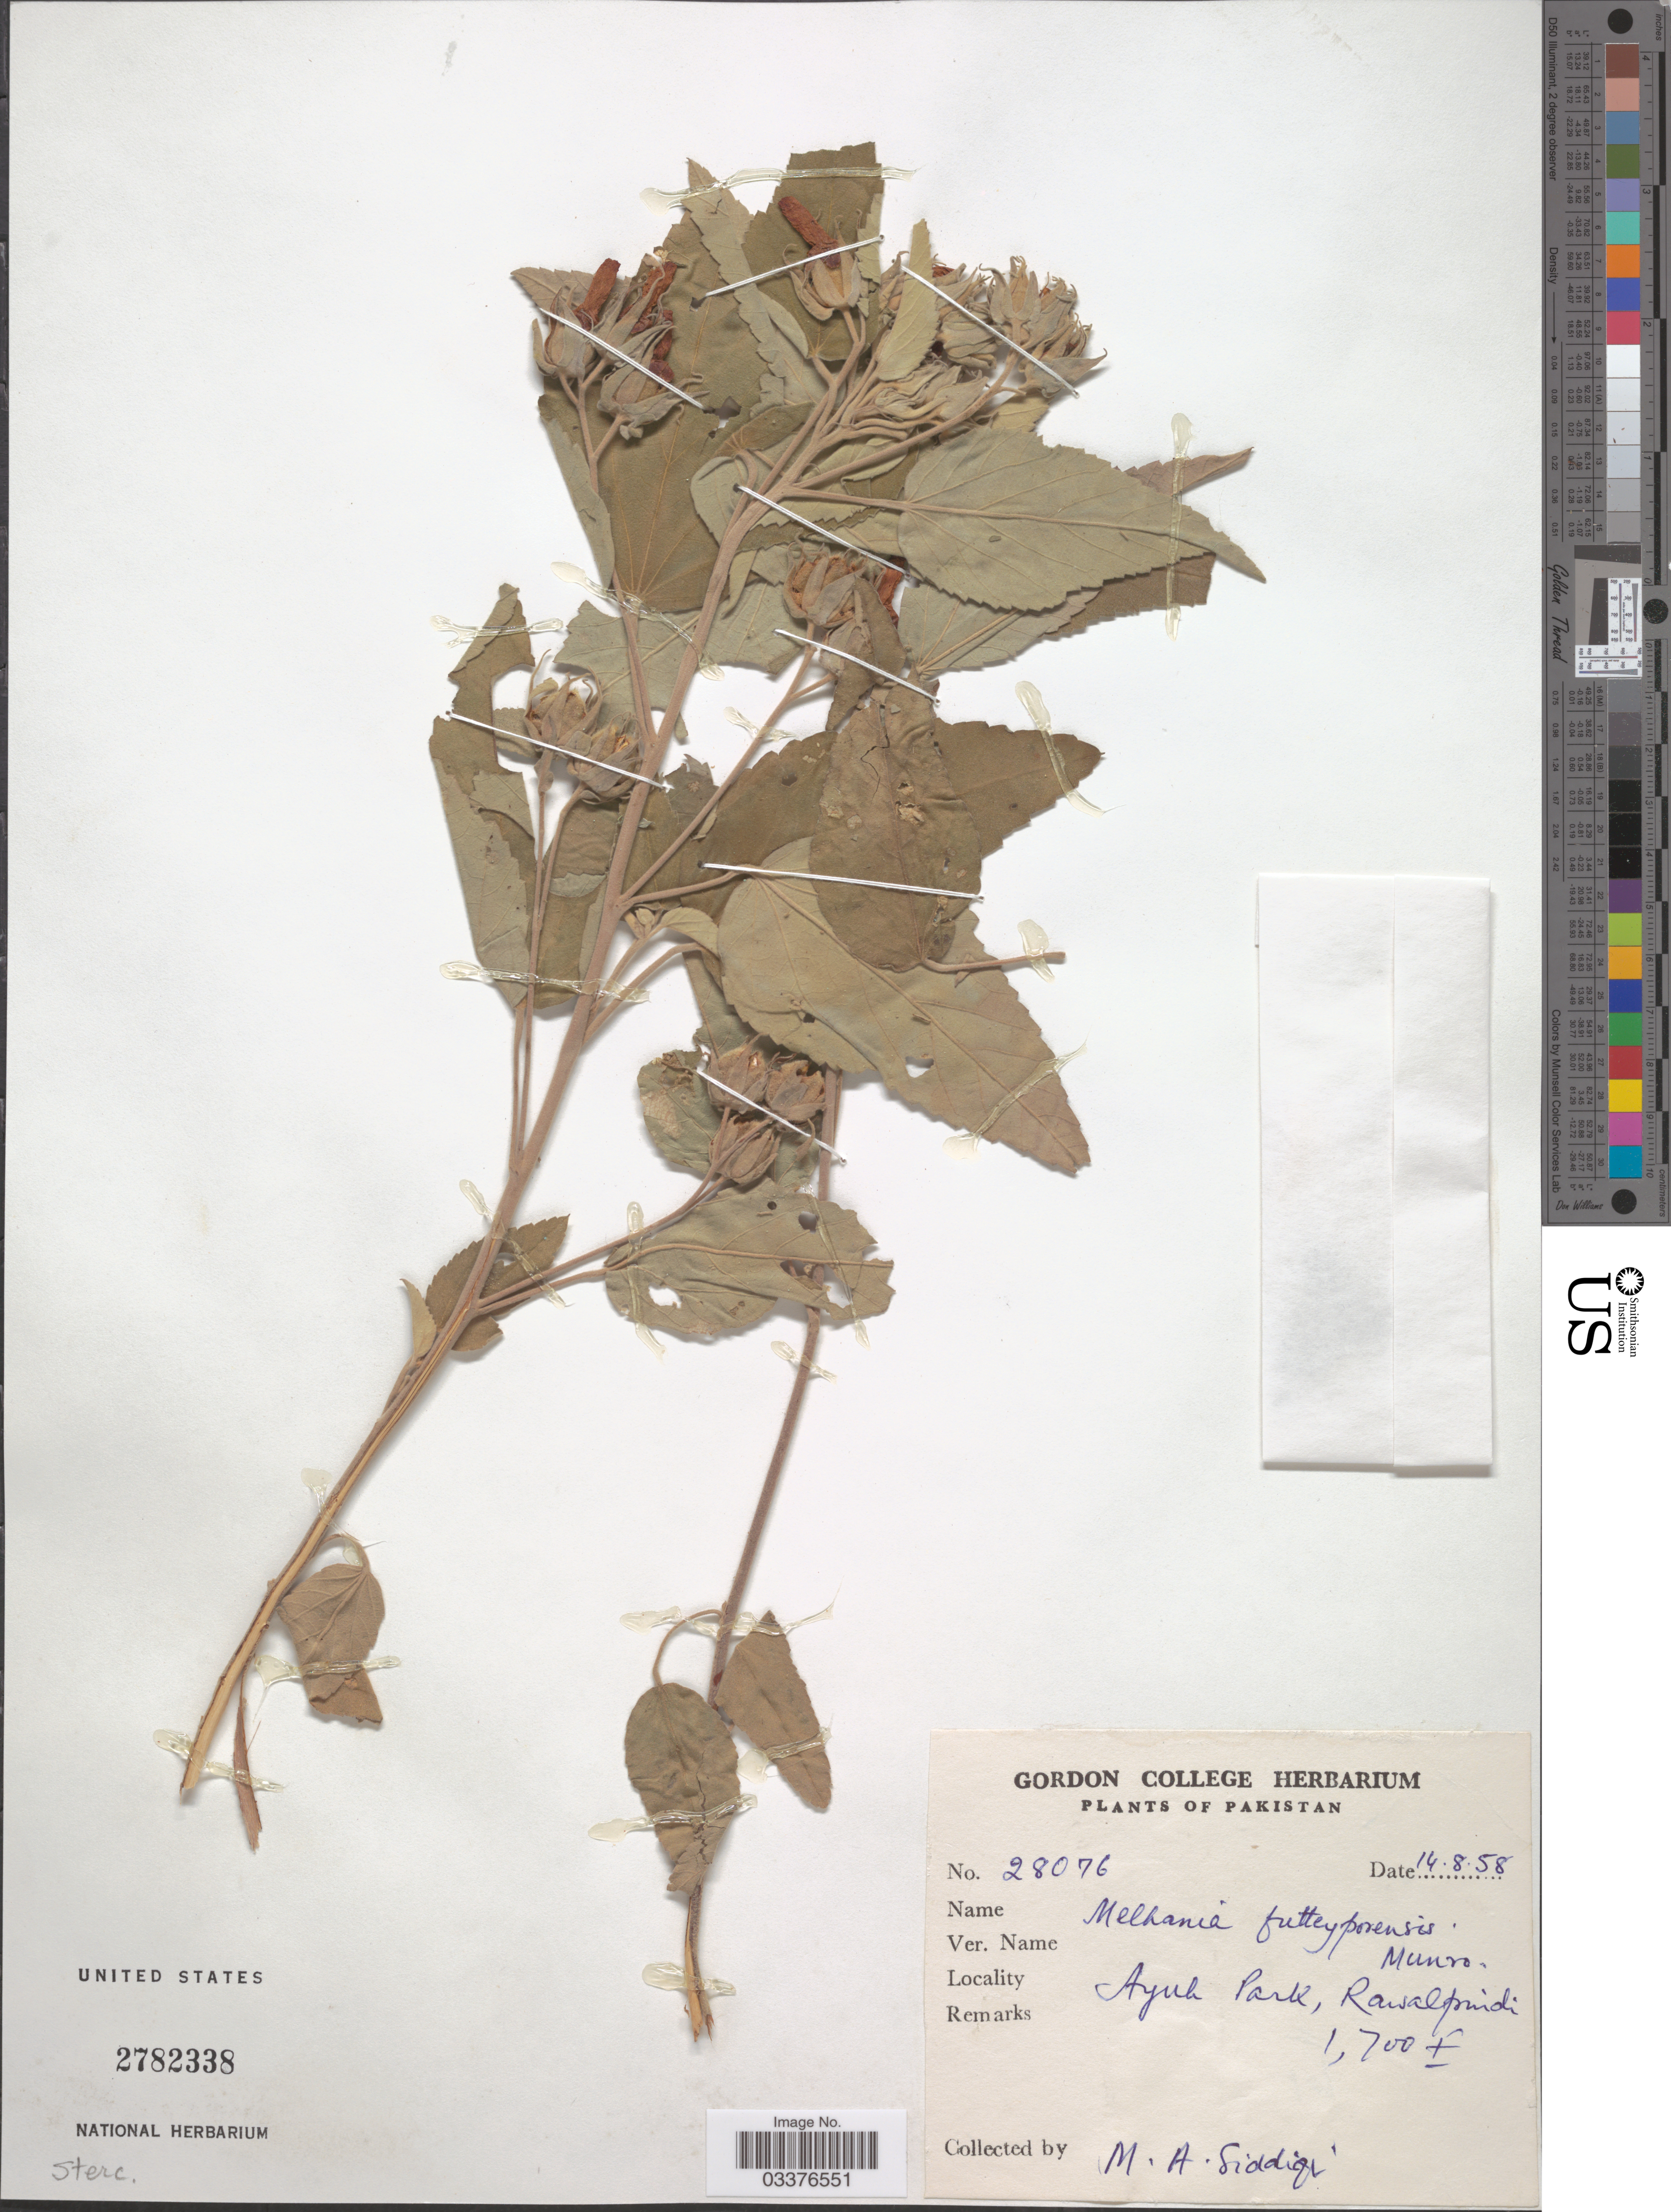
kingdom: Plantae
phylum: Tracheophyta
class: Magnoliopsida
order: Malvales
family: Malvaceae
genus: Melhania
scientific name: Melhania futteyporensis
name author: Munro ex Mast.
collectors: M. Siddiqi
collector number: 28076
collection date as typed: Transcribed d/m/y: 14/8/58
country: Pakistan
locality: Ayuk Park, Rawalpindi.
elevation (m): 518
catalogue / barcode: US 2782338